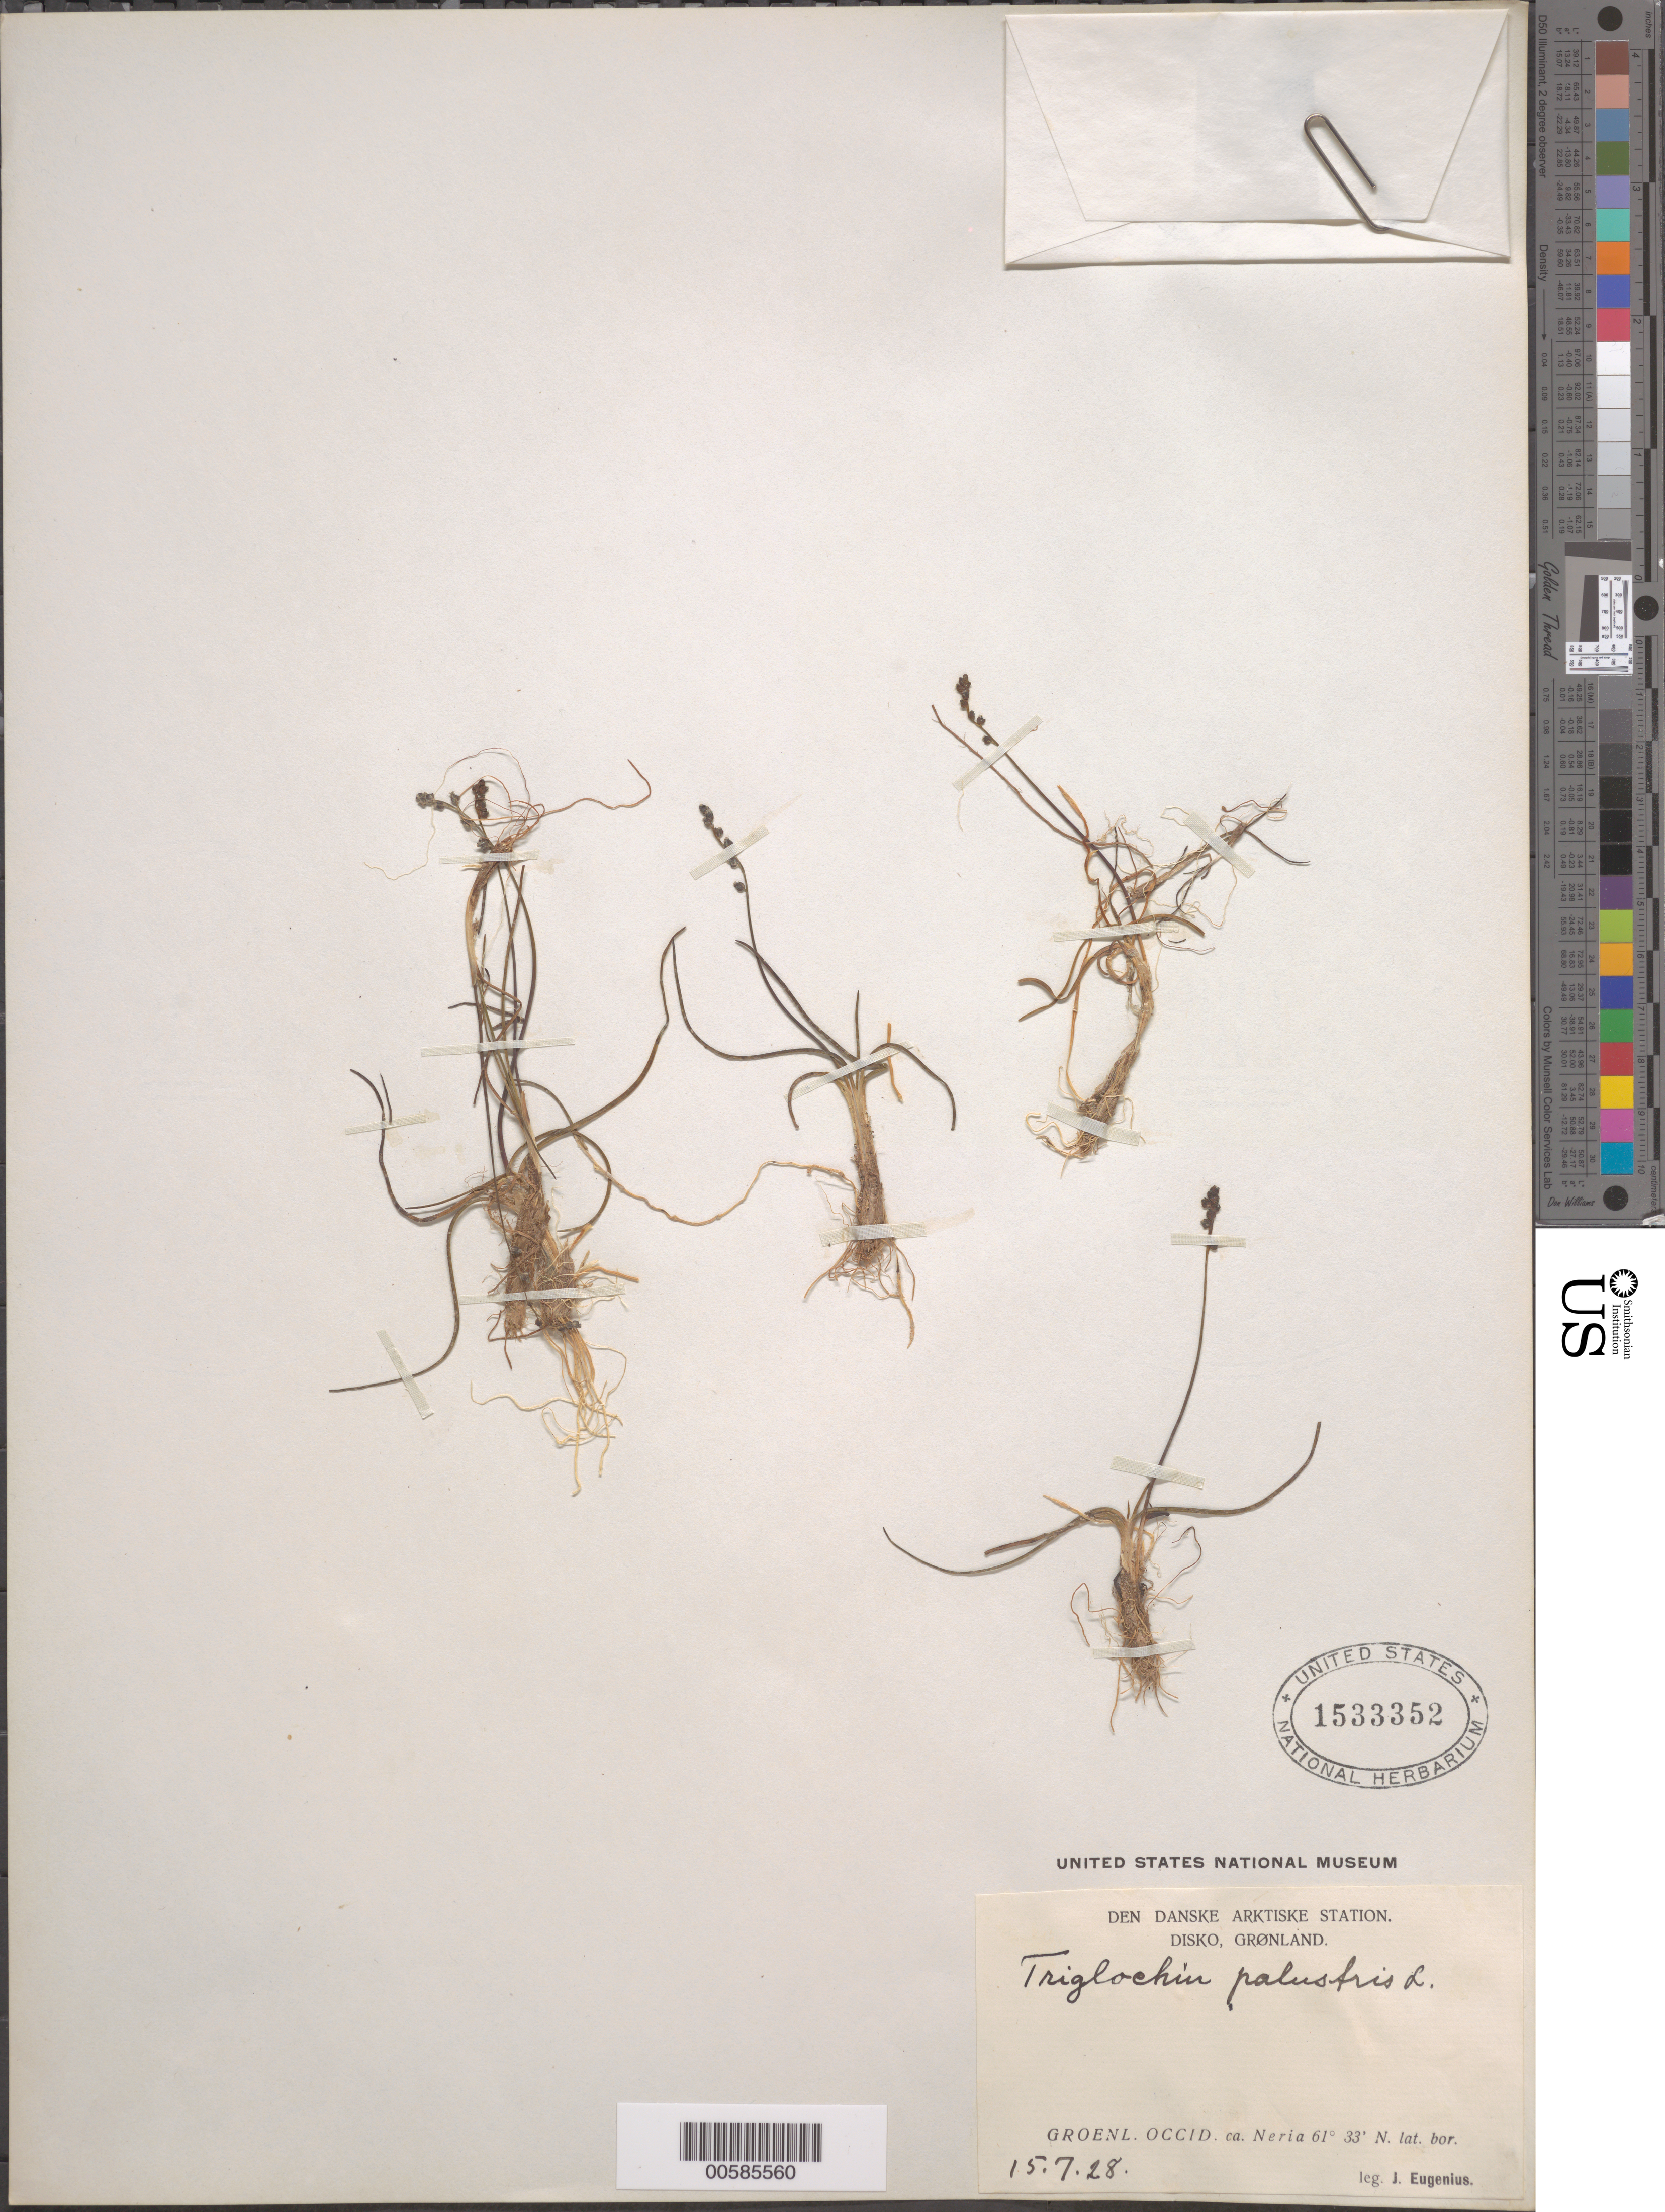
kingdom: Plantae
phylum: Tracheophyta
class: Liliopsida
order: Alismatales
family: Juncaginaceae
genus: Triglochin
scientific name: Triglochin palustris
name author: L.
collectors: J. Eugenius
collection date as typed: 15 Jul 1928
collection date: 1928-07-15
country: Greenland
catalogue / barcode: US 1533352